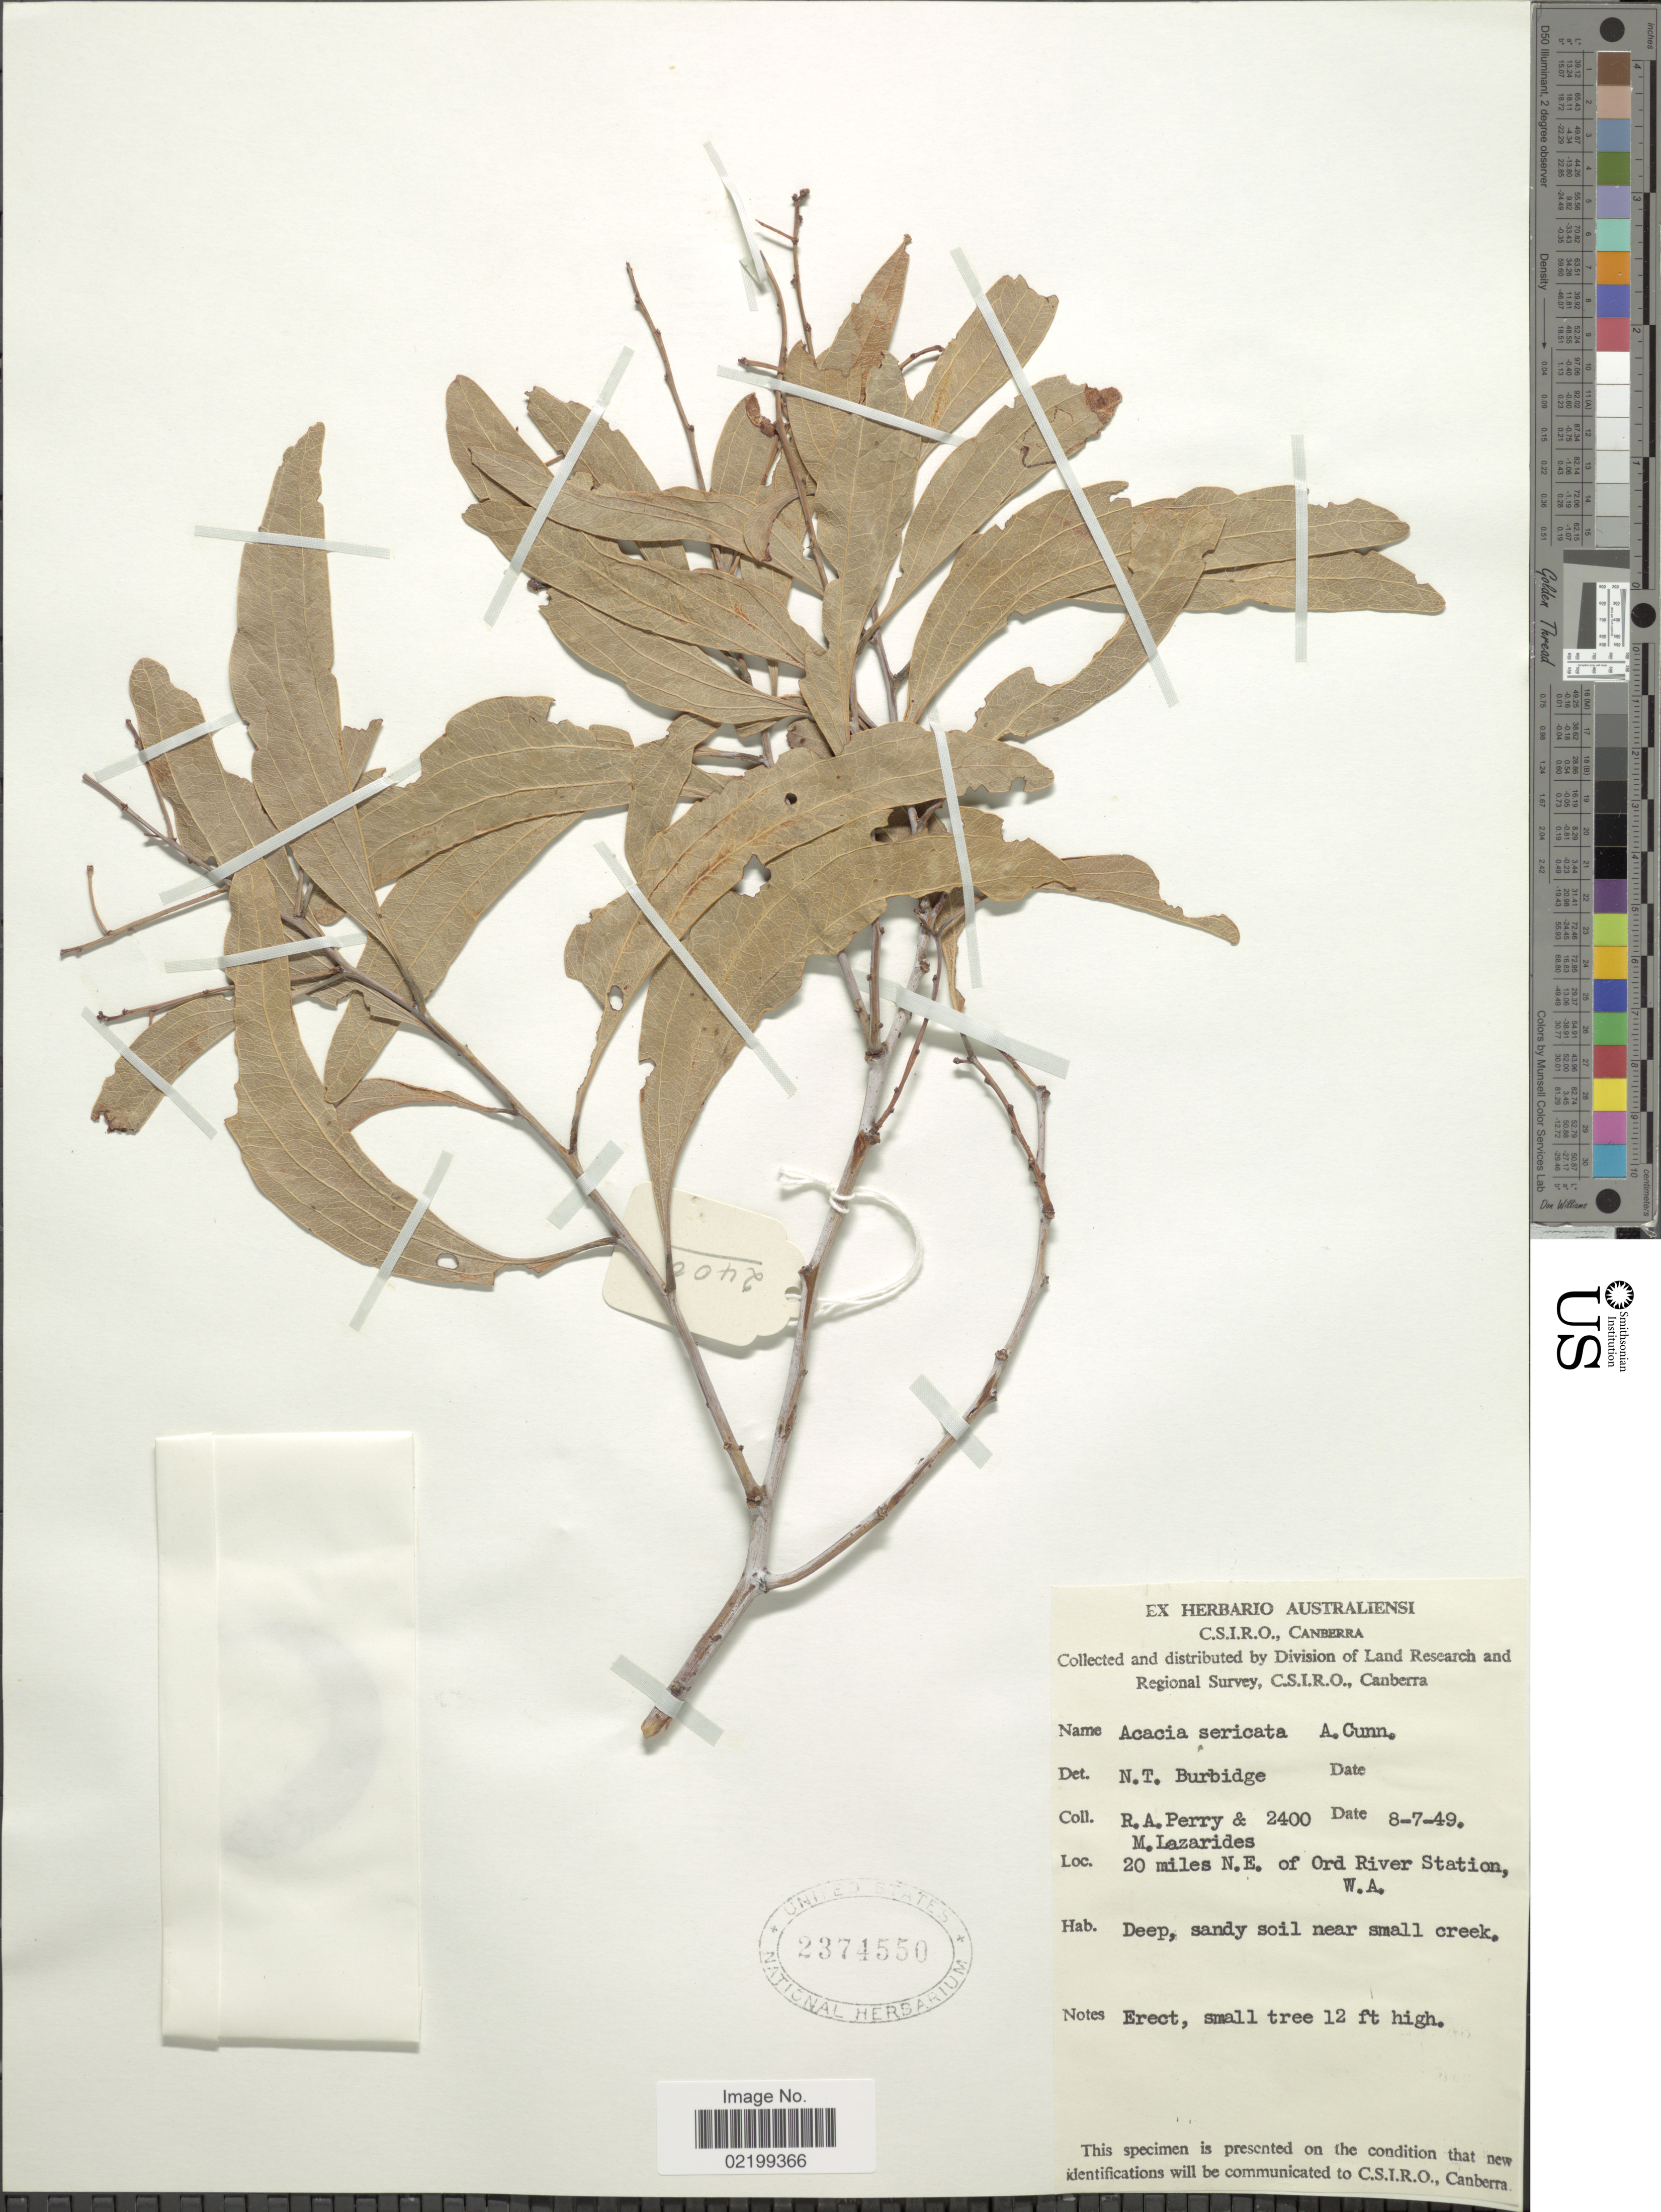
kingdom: Plantae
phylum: Tracheophyta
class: Magnoliopsida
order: Fabales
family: Fabaceae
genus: Acacia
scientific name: Acacia sericata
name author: Benth.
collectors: Perry, R. A. & M. Lazarides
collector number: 2400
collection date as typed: Transcribed d/m/y: 8/7/49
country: Australia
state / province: Western Australia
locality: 20 miles N.E. of Ord River Station, deep, sandy soil near small creek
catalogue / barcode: US 2374550